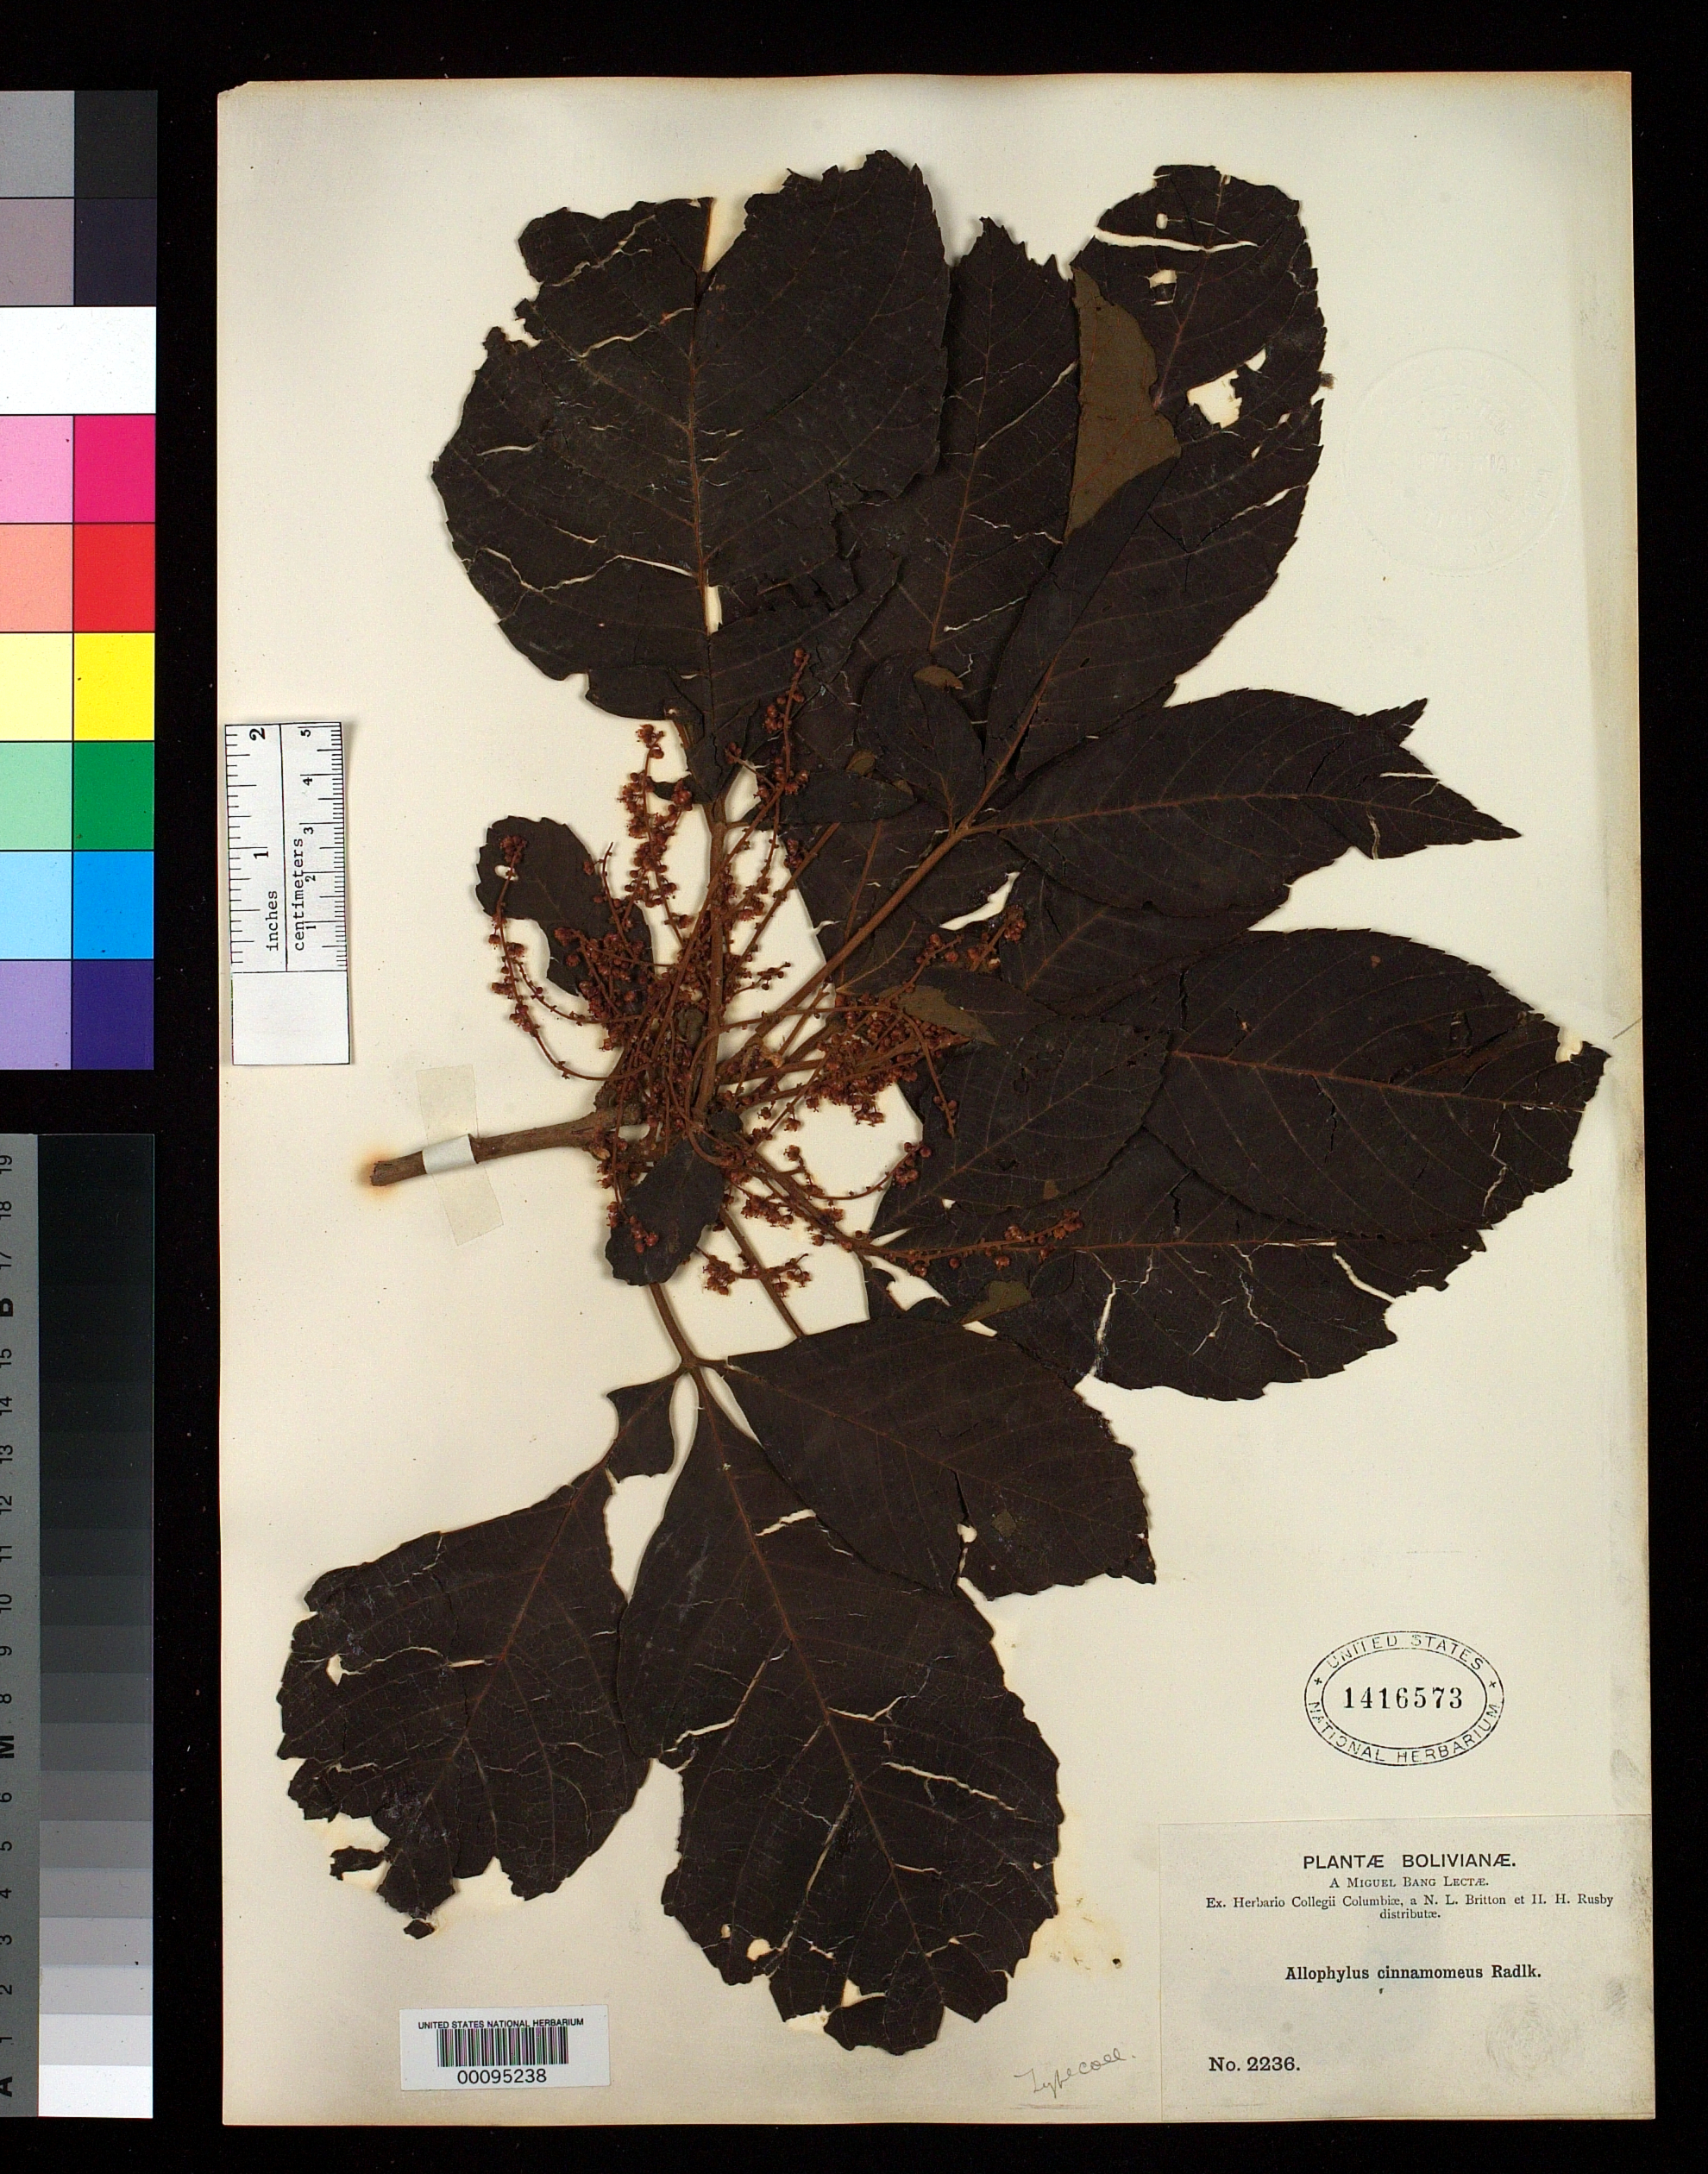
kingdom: Plantae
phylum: Tracheophyta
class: Magnoliopsida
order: Sapindales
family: Sapindaceae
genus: Allophylus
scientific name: Allophylus cinnamomeus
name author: Radlk.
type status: Type Collection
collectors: M. Bang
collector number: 2236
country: Bolivia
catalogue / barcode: US 1416573